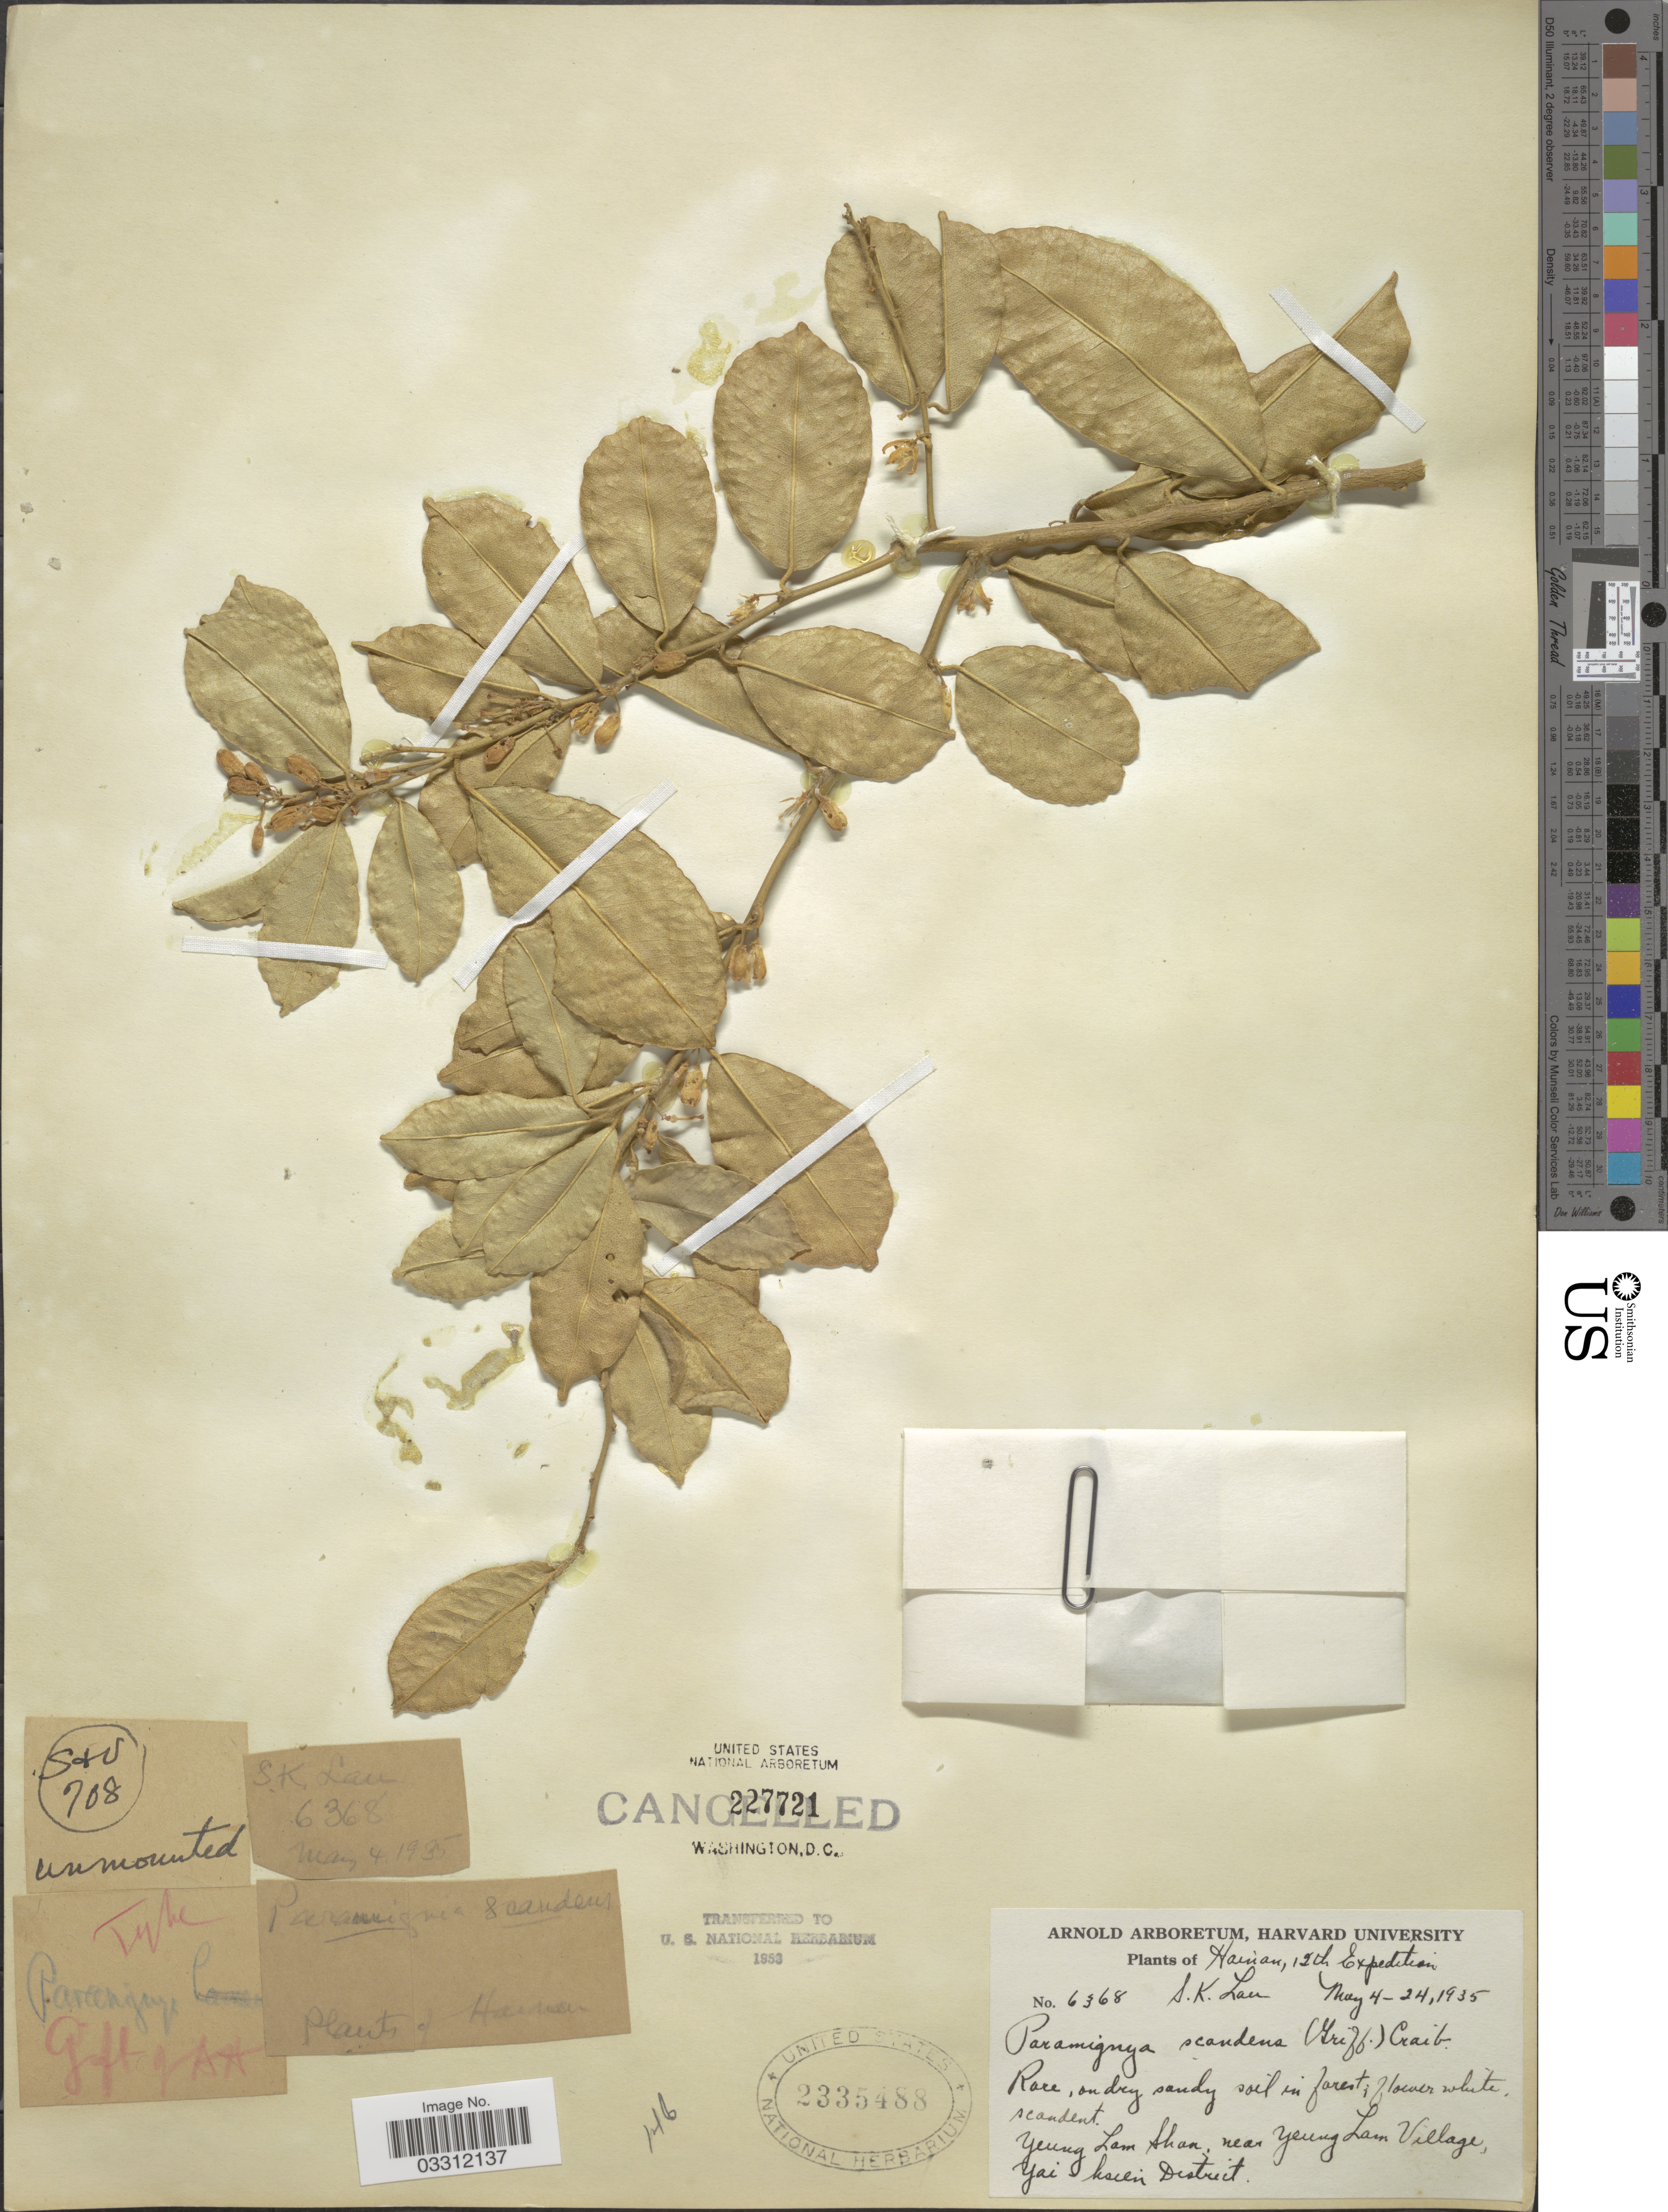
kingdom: Plantae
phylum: Tracheophyta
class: Magnoliopsida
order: Sapindales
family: Rutaceae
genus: Paramignya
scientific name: Paramignya scandens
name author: Craib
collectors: S. K. Lau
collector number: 6368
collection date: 1935-05-04/1935-05-24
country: China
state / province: Hainan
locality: Yeung Lam Shan, near Yeung Lam Village, Yai hsien District.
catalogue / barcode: US 2335488